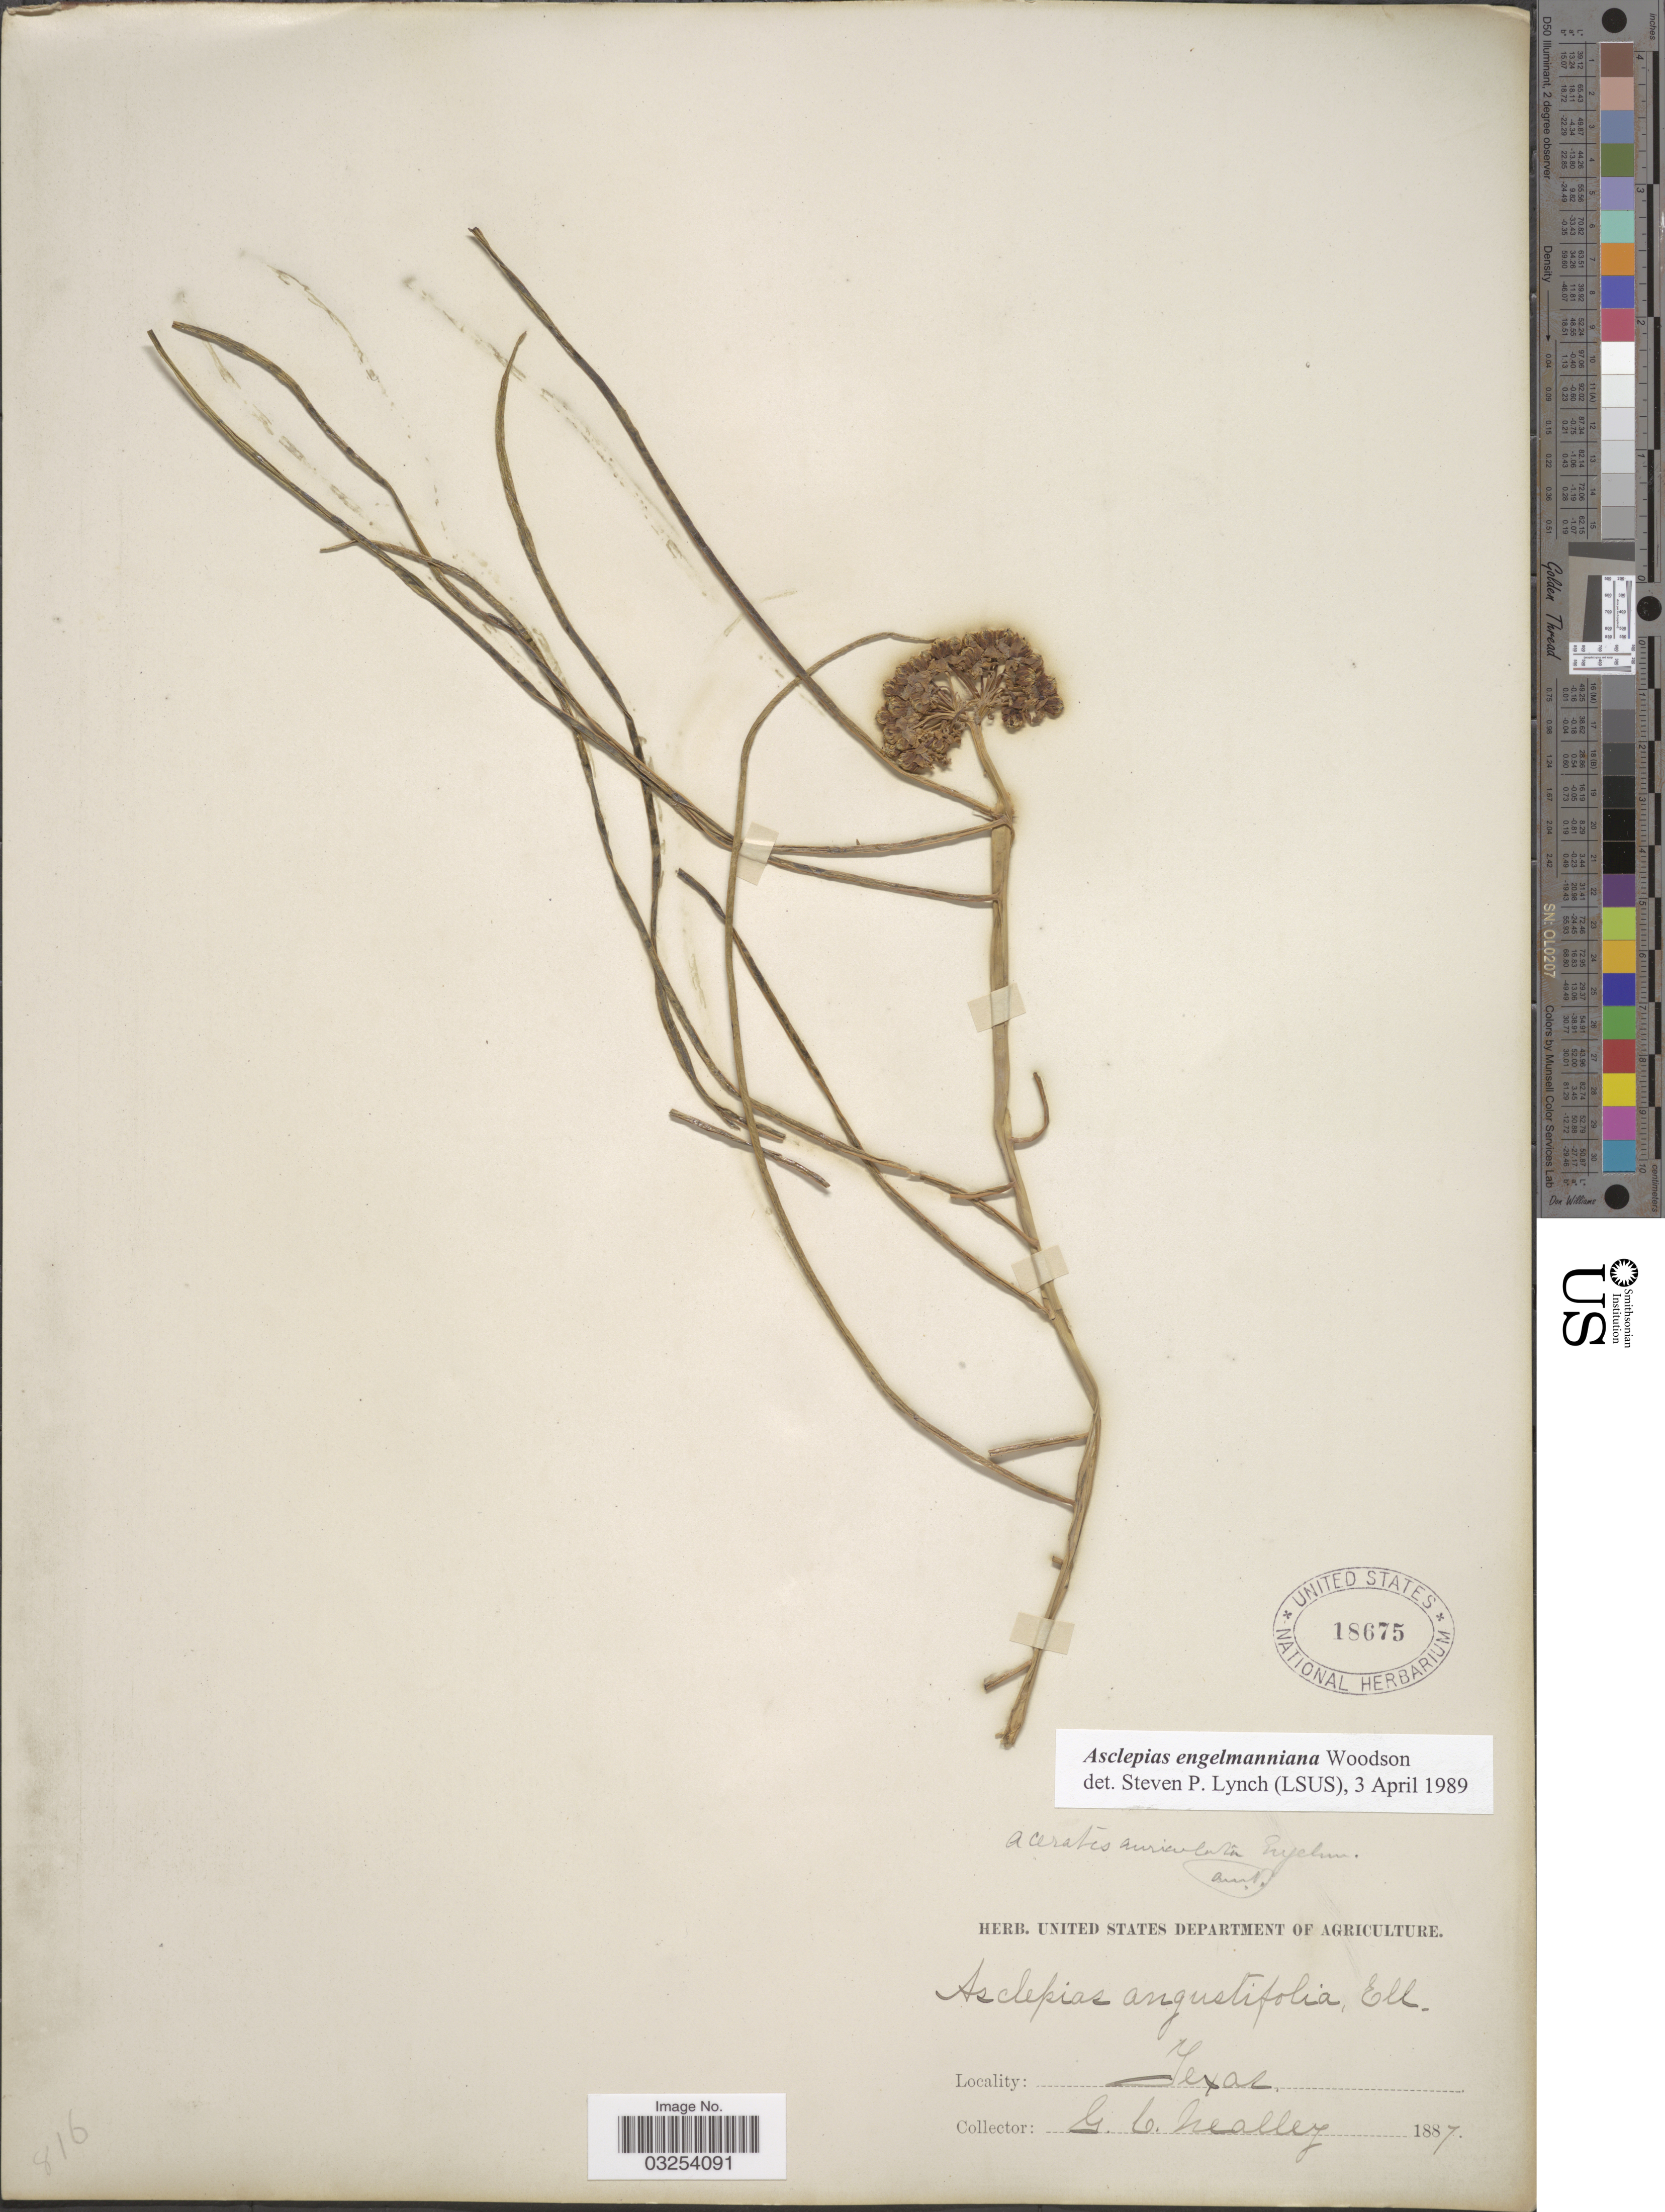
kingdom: Plantae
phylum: Tracheophyta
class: Magnoliopsida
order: Gentianales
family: Apocynaceae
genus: Asclepias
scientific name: Asclepias engelmanniana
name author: Woodson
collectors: G. C. Nealley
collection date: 1887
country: United States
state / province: Texas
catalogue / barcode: US 18675